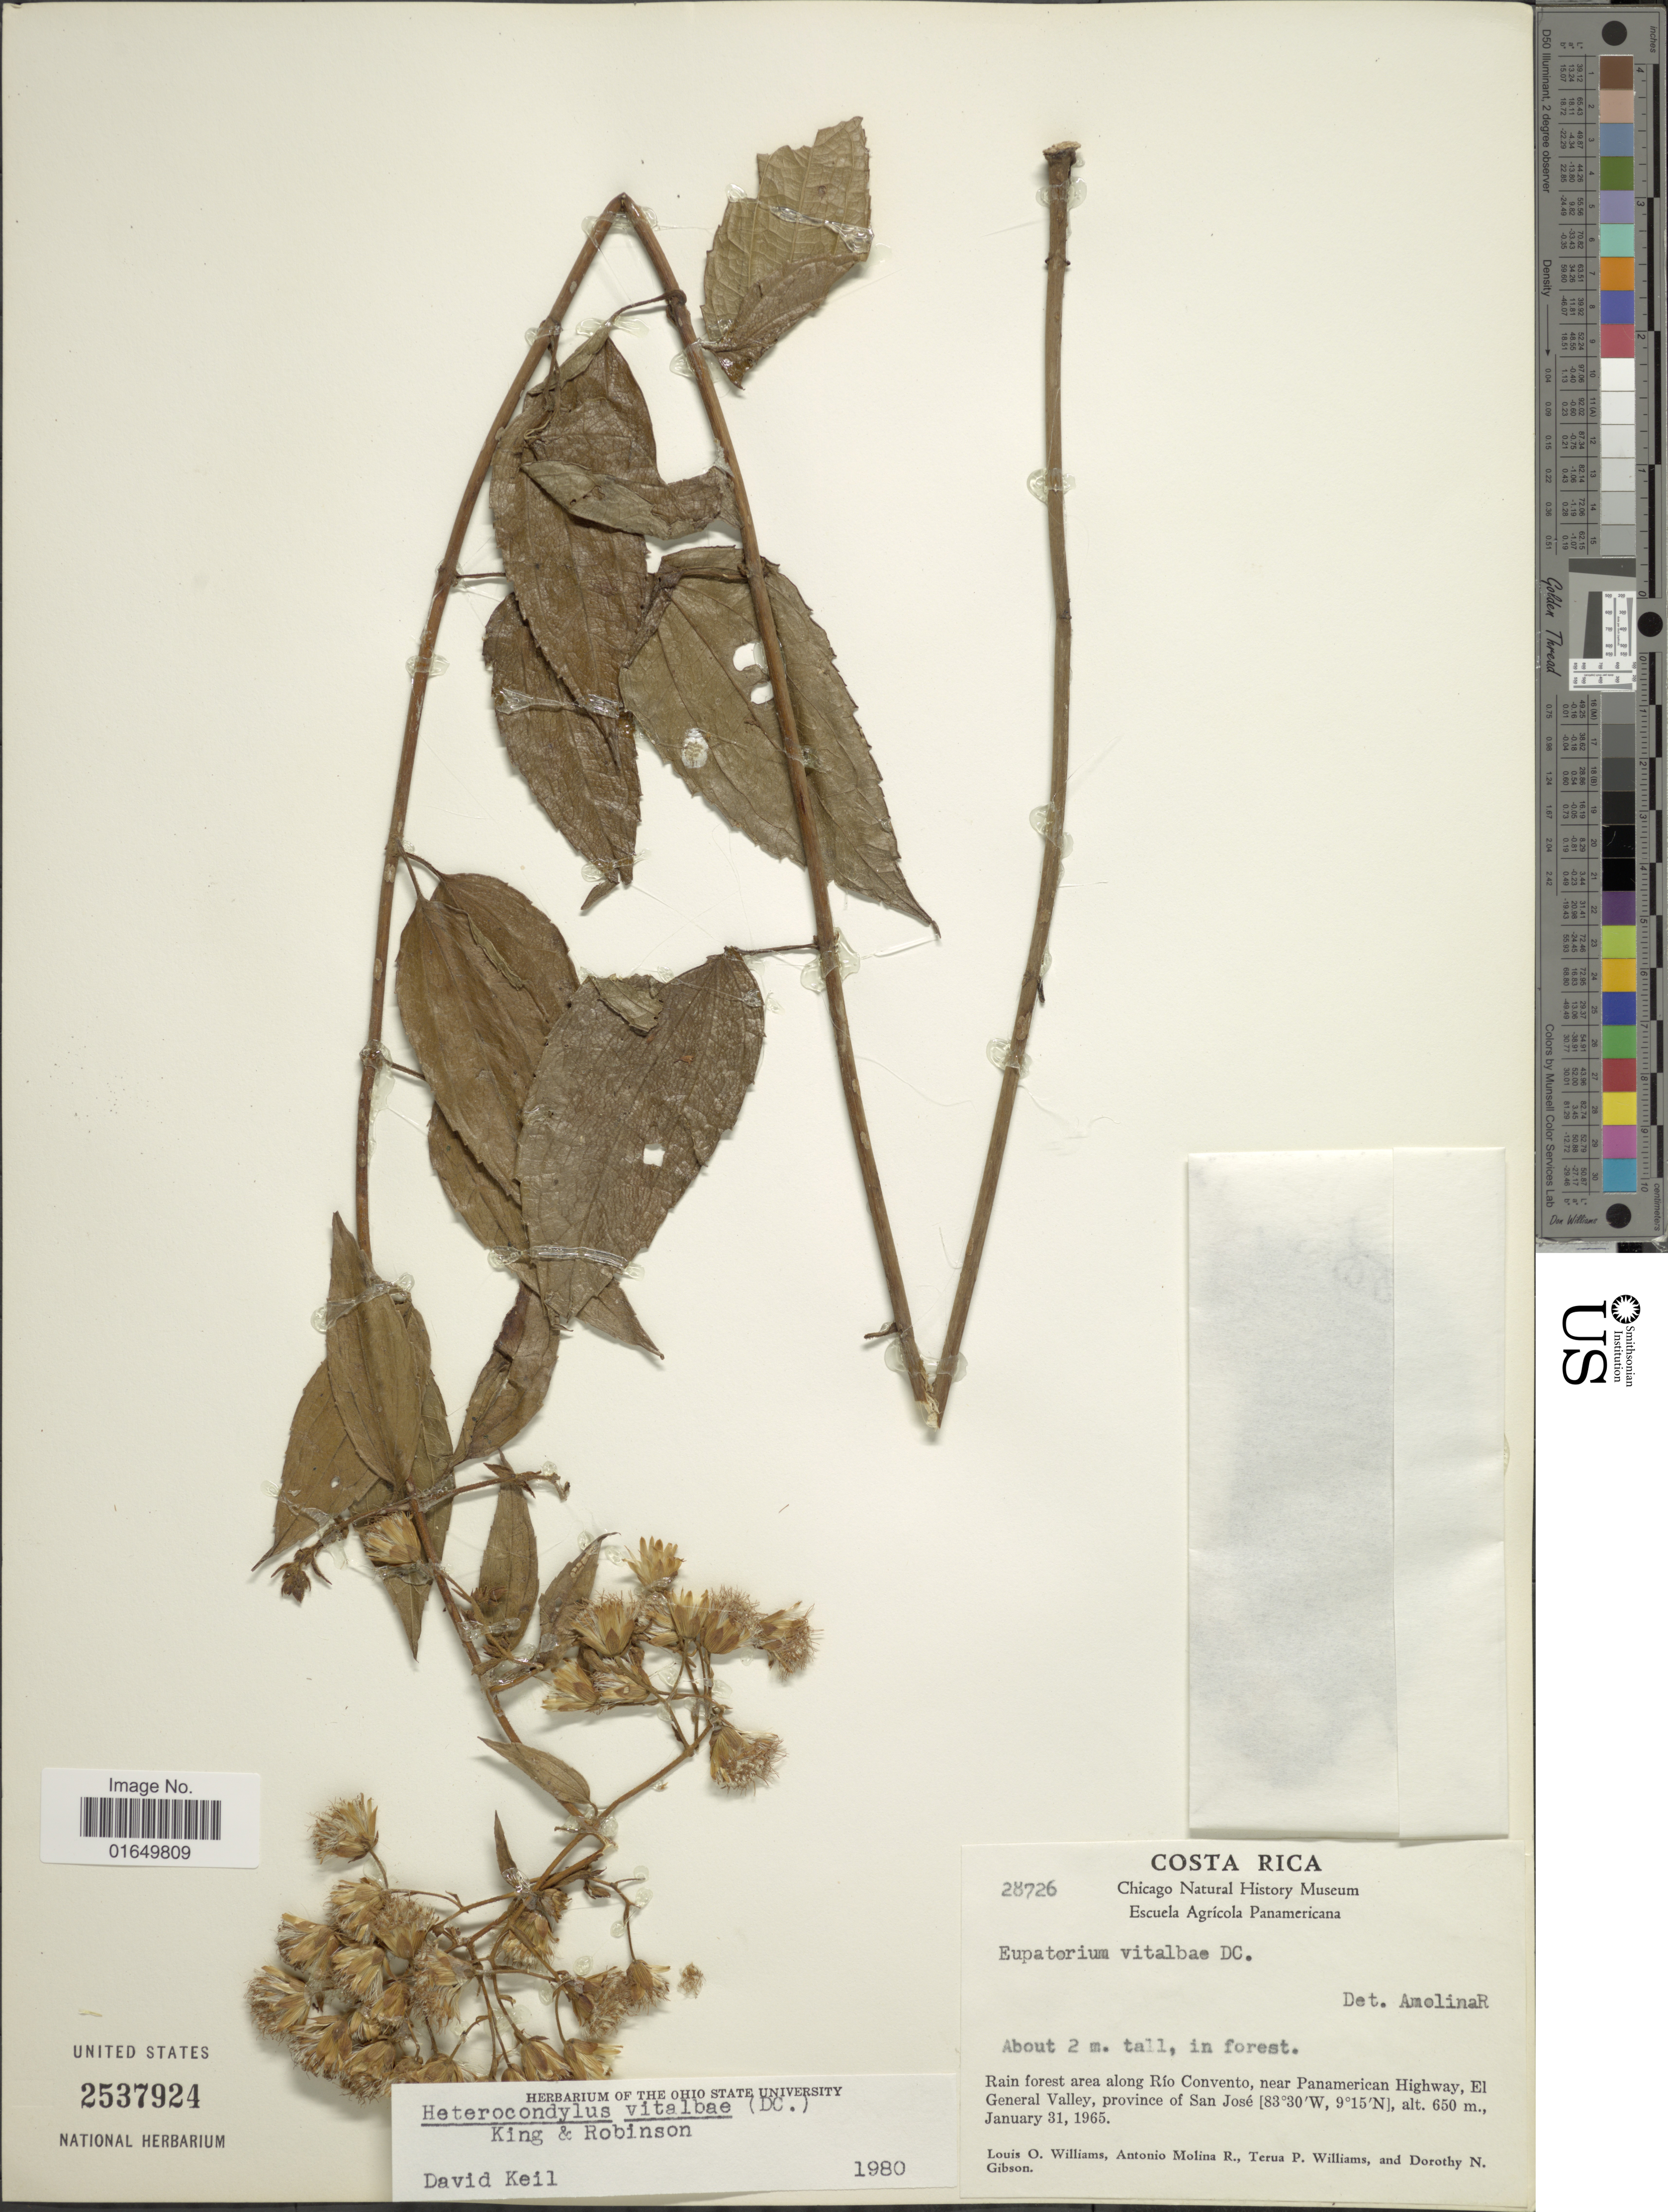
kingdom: Plantae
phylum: Tracheophyta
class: Magnoliopsida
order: Asterales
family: Asteraceae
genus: Heterocondylus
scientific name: Heterocondylus vitalbae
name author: (DC.) R.M. King & H. Rob.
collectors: L. O. Williams, A. Molina R., T. P. Williams & D. N. Gibson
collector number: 28726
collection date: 1965-01-31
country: Costa Rica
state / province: San José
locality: Along Río Convento, near Panamerican Highway, El General Valley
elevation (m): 650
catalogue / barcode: US 2537924